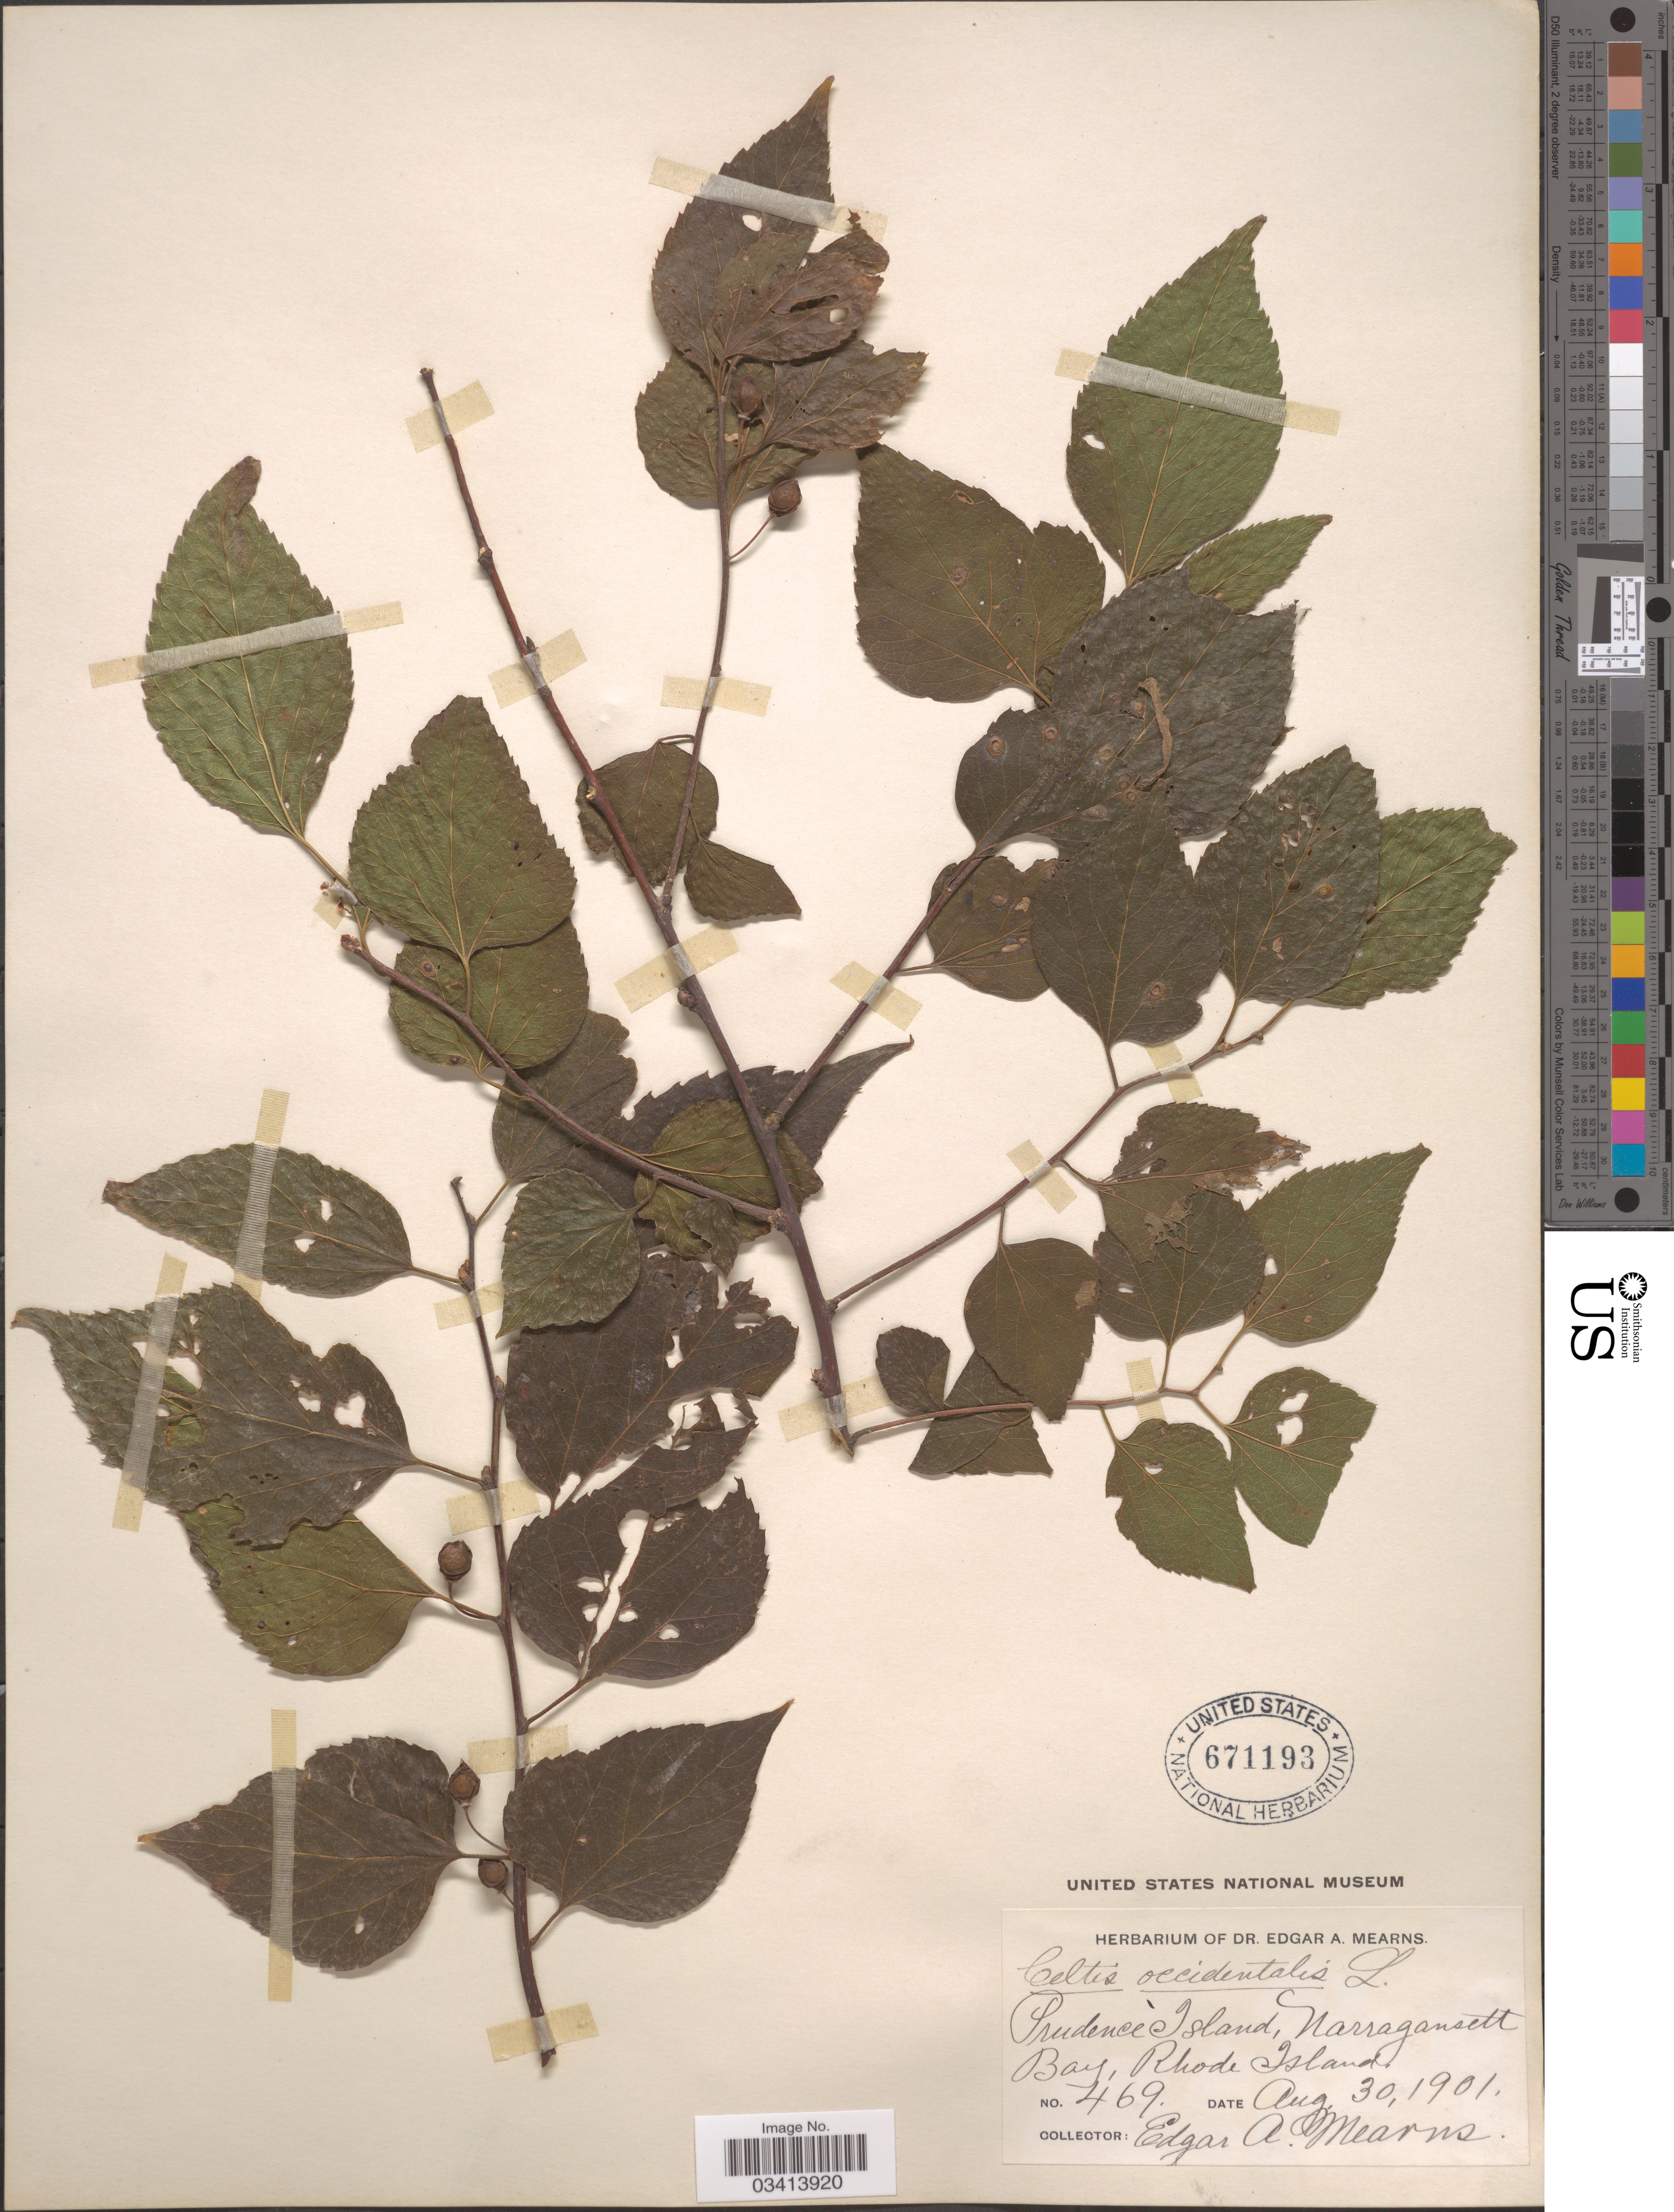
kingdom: Plantae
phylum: Tracheophyta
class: Magnoliopsida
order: Rosales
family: Cannabaceae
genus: Celtis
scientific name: Celtis occidentalis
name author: L.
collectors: E. A. Mearns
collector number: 469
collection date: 1901-08-30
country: United States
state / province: Rhode Island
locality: Prudence Island, Narragansett Bay.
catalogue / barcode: US 671193